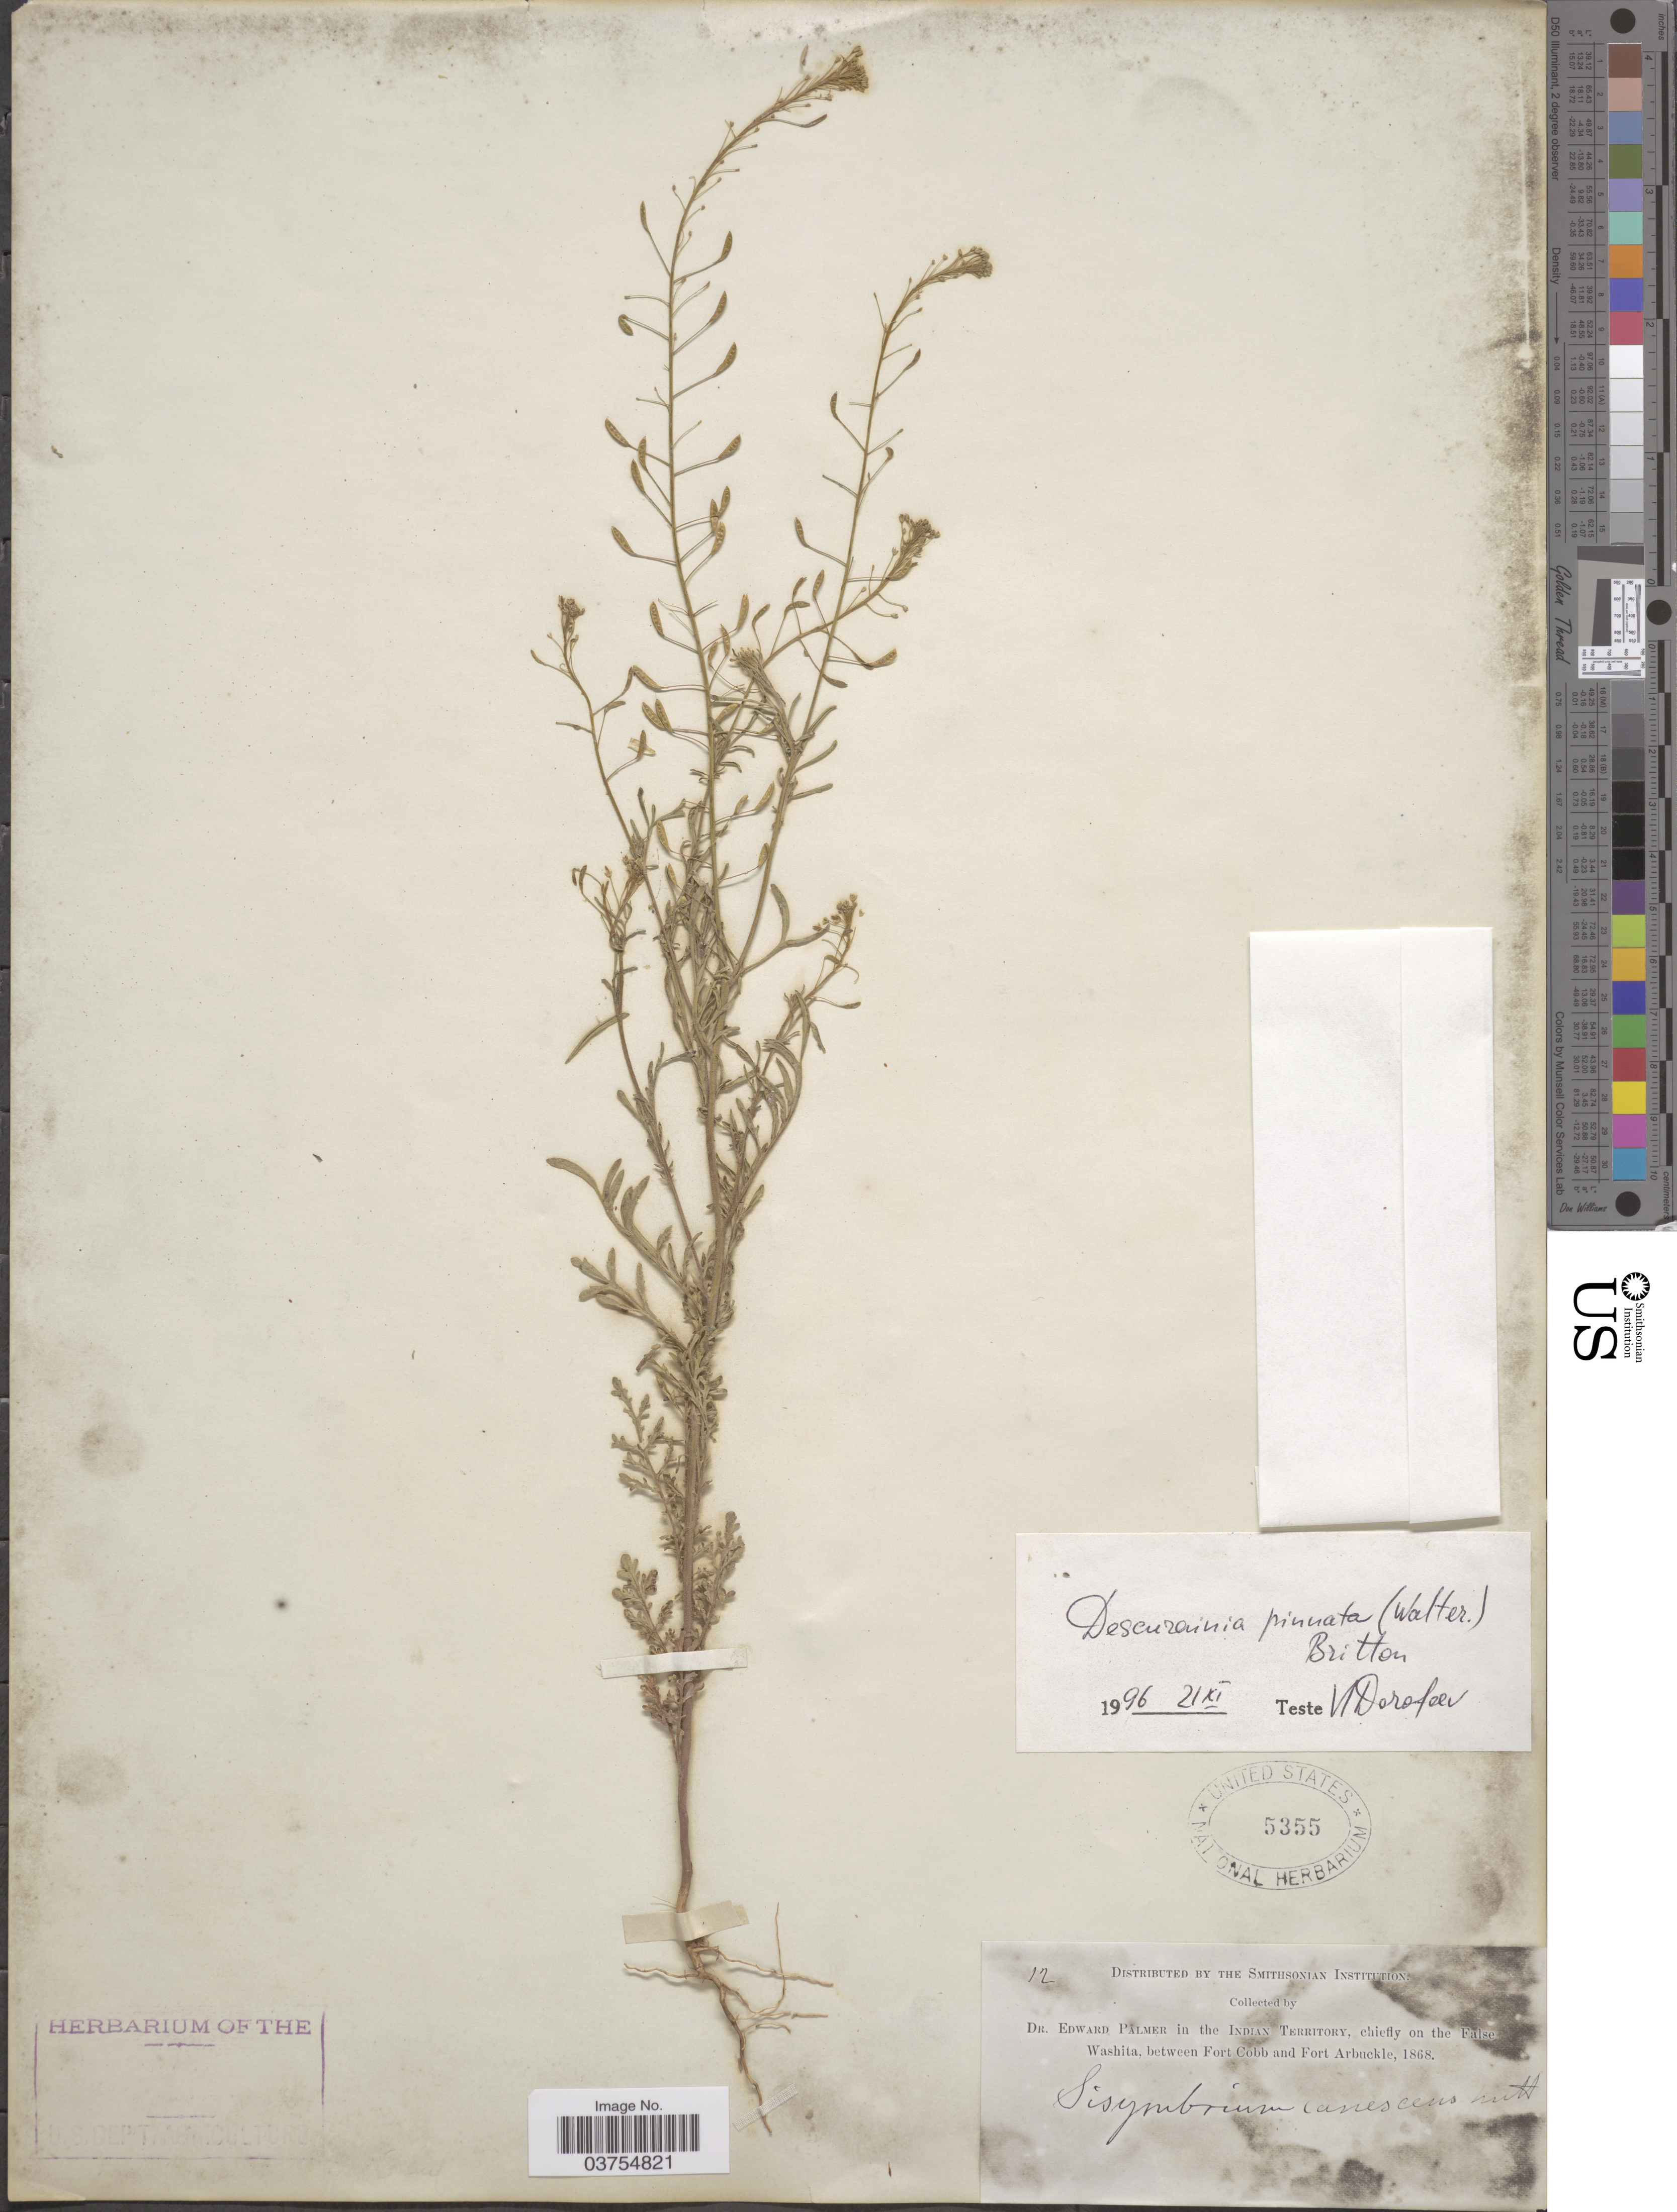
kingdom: Plantae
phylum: Tracheophyta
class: Magnoliopsida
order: Brassicales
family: Brassicaceae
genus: Descurainia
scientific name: Descurainia pinnata subsp. halictorum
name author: (Cockerell) Detling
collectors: E. Palmer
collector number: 12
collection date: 1868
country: United States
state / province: Oklahoma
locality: The Indian Territory, chiefly on the False Washita, between Fort Cobb and Fort Arbuckle.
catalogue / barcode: US 5355